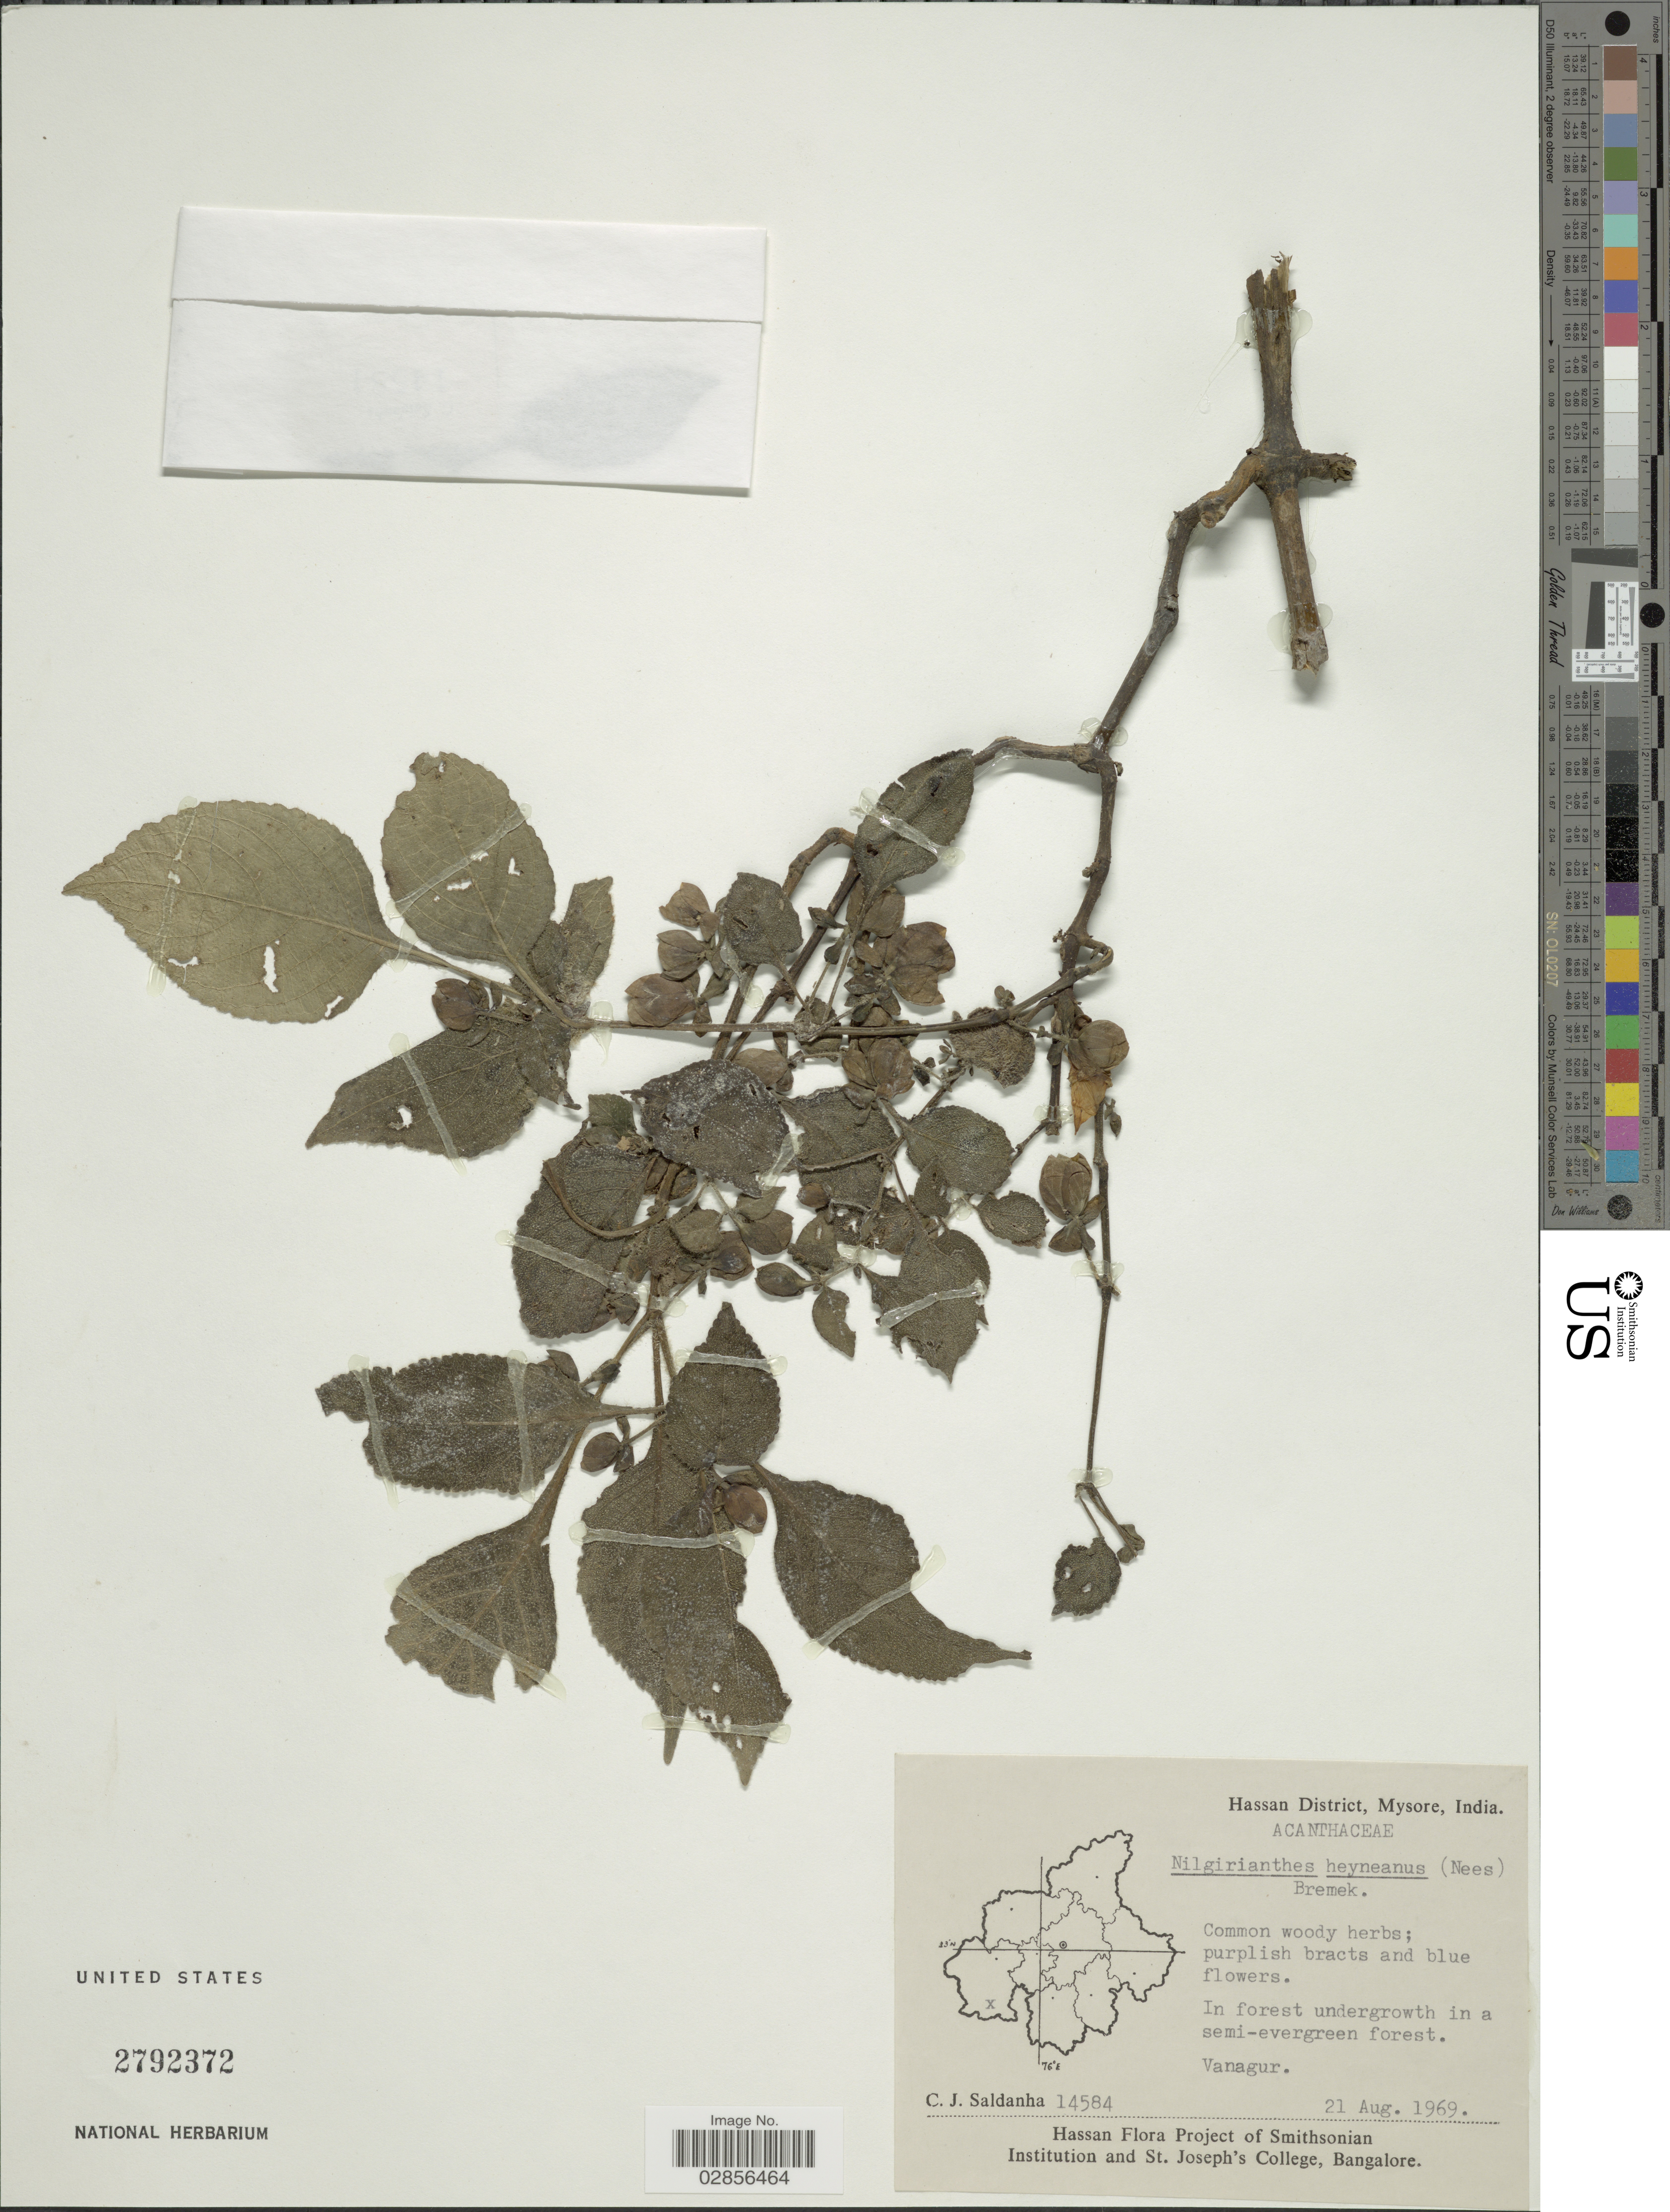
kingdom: Plantae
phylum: Tracheophyta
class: Magnoliopsida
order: Lamiales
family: Acanthaceae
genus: Strobilanthes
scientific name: Strobilanthes lupulina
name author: Nees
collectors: C. J. Saldanha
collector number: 14584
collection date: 1969-08-21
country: India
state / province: Karnataka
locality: Hassan District, Mysore. Vanagur.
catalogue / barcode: US 2792372